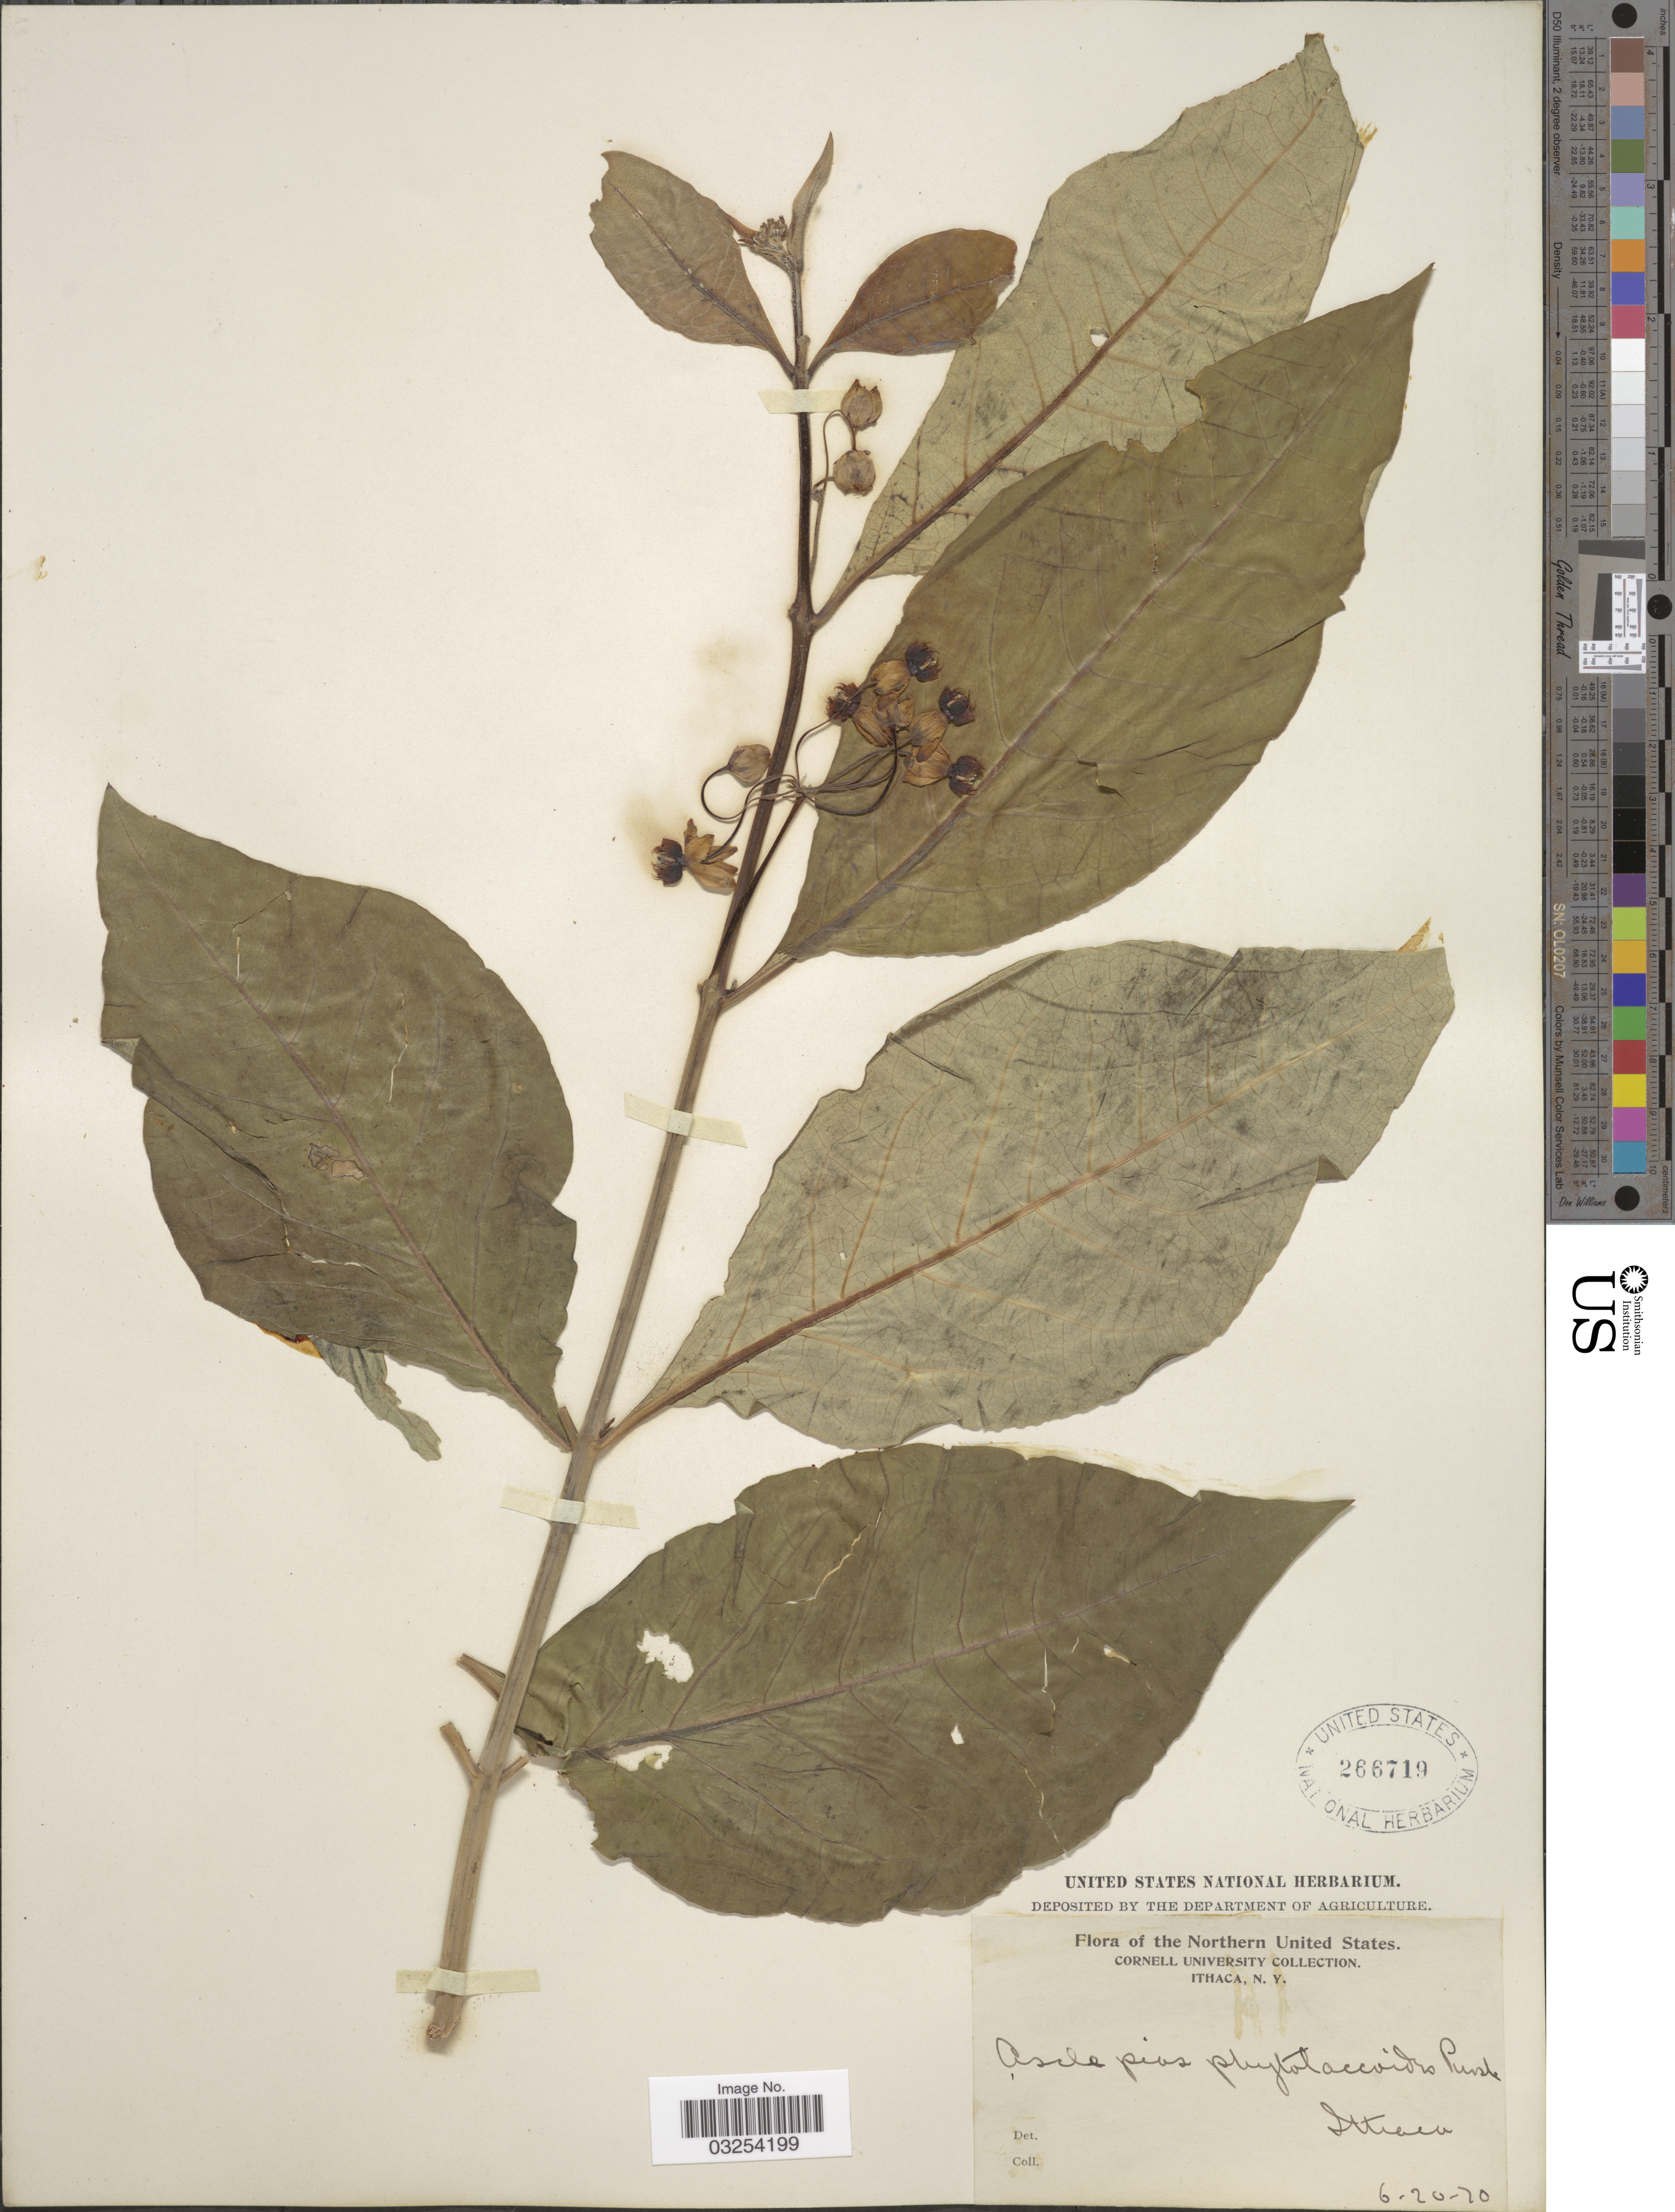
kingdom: Plantae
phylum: Tracheophyta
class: Magnoliopsida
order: Gentianales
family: Apocynaceae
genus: Asclepias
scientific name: Asclepias exaltata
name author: Muhl.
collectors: Cornell University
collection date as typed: Transcribed d/m/y: 20/6/20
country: United States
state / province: New York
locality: Ithaca. Northern United States.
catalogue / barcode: US 266719